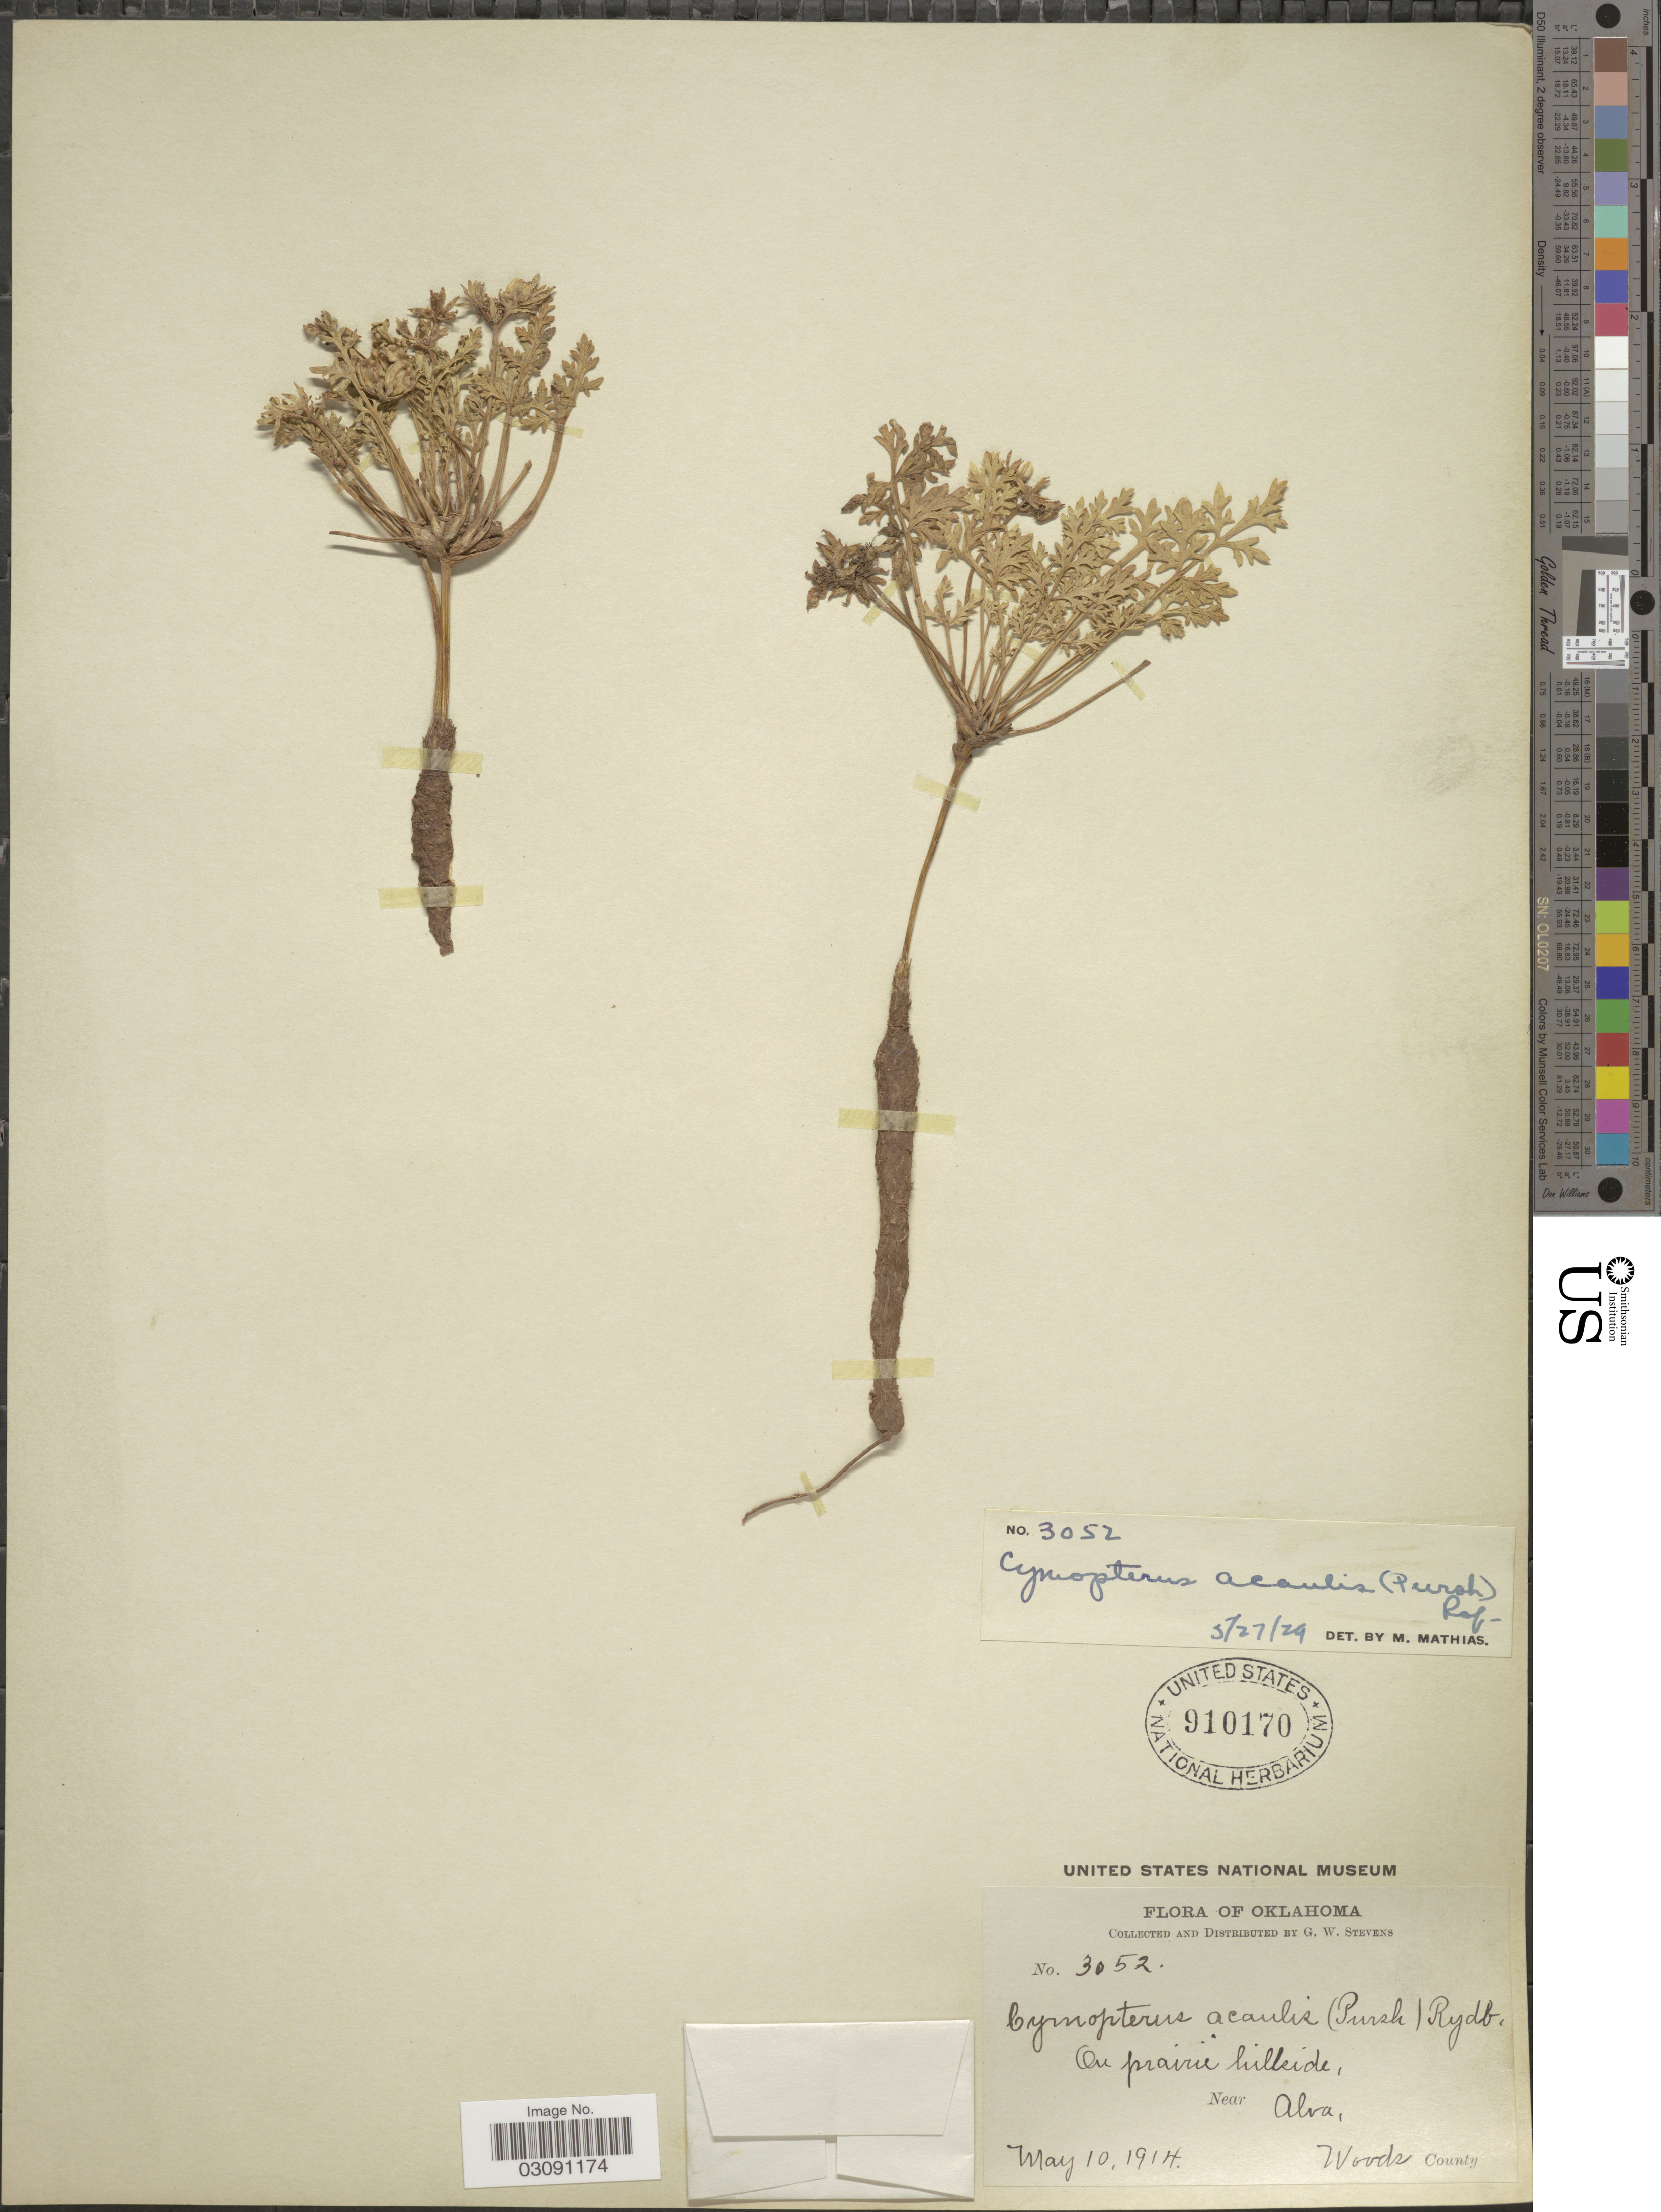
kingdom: Plantae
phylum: Tracheophyta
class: Magnoliopsida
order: Apiales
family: Apiaceae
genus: Cymopterus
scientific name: Cymopterus acaulis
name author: (Pursh) Raf.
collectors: G. W. Stevens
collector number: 3052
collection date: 1914-05-10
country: United States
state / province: Oklahoma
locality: On prairie hillside, Near Alva, Woods County.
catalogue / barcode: US 910170